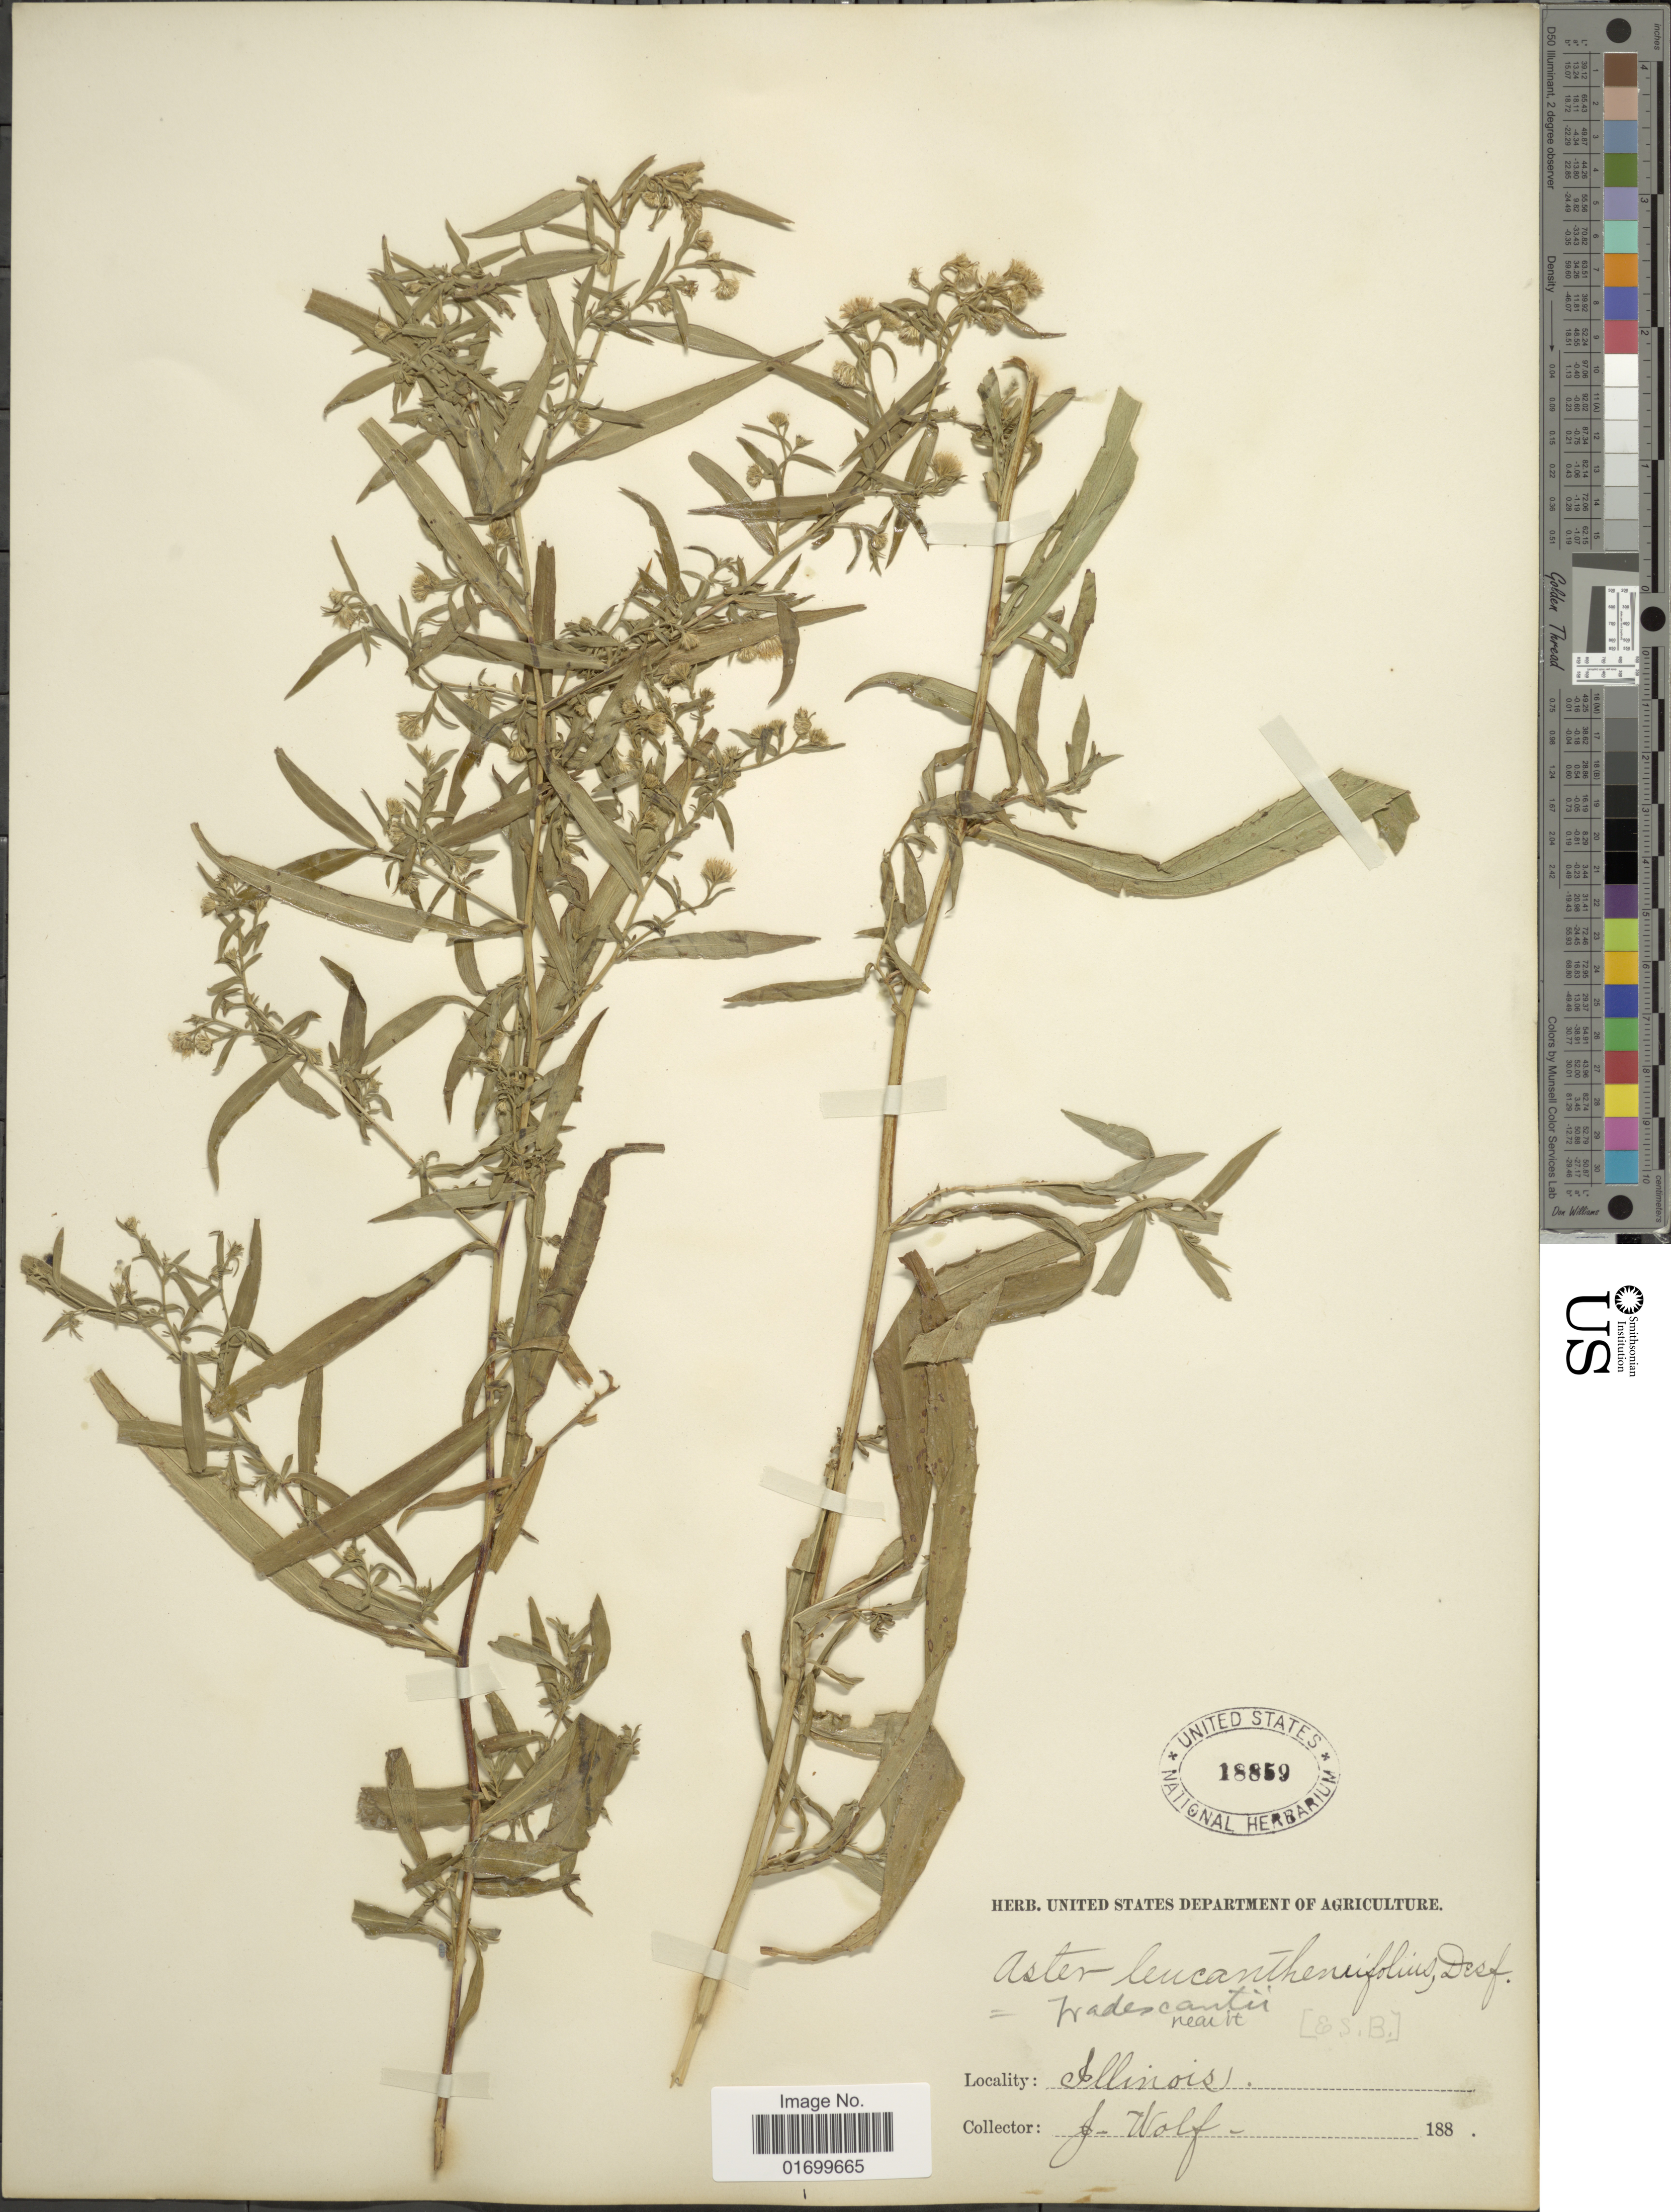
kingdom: Plantae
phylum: Tracheophyta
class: Magnoliopsida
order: Asterales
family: Asteraceae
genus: Symphyotrichum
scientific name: Symphyotrichum tradescanti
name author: (L.) G.L. Nesom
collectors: J. Wolf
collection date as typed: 188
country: United States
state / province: Illinois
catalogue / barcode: US 18859